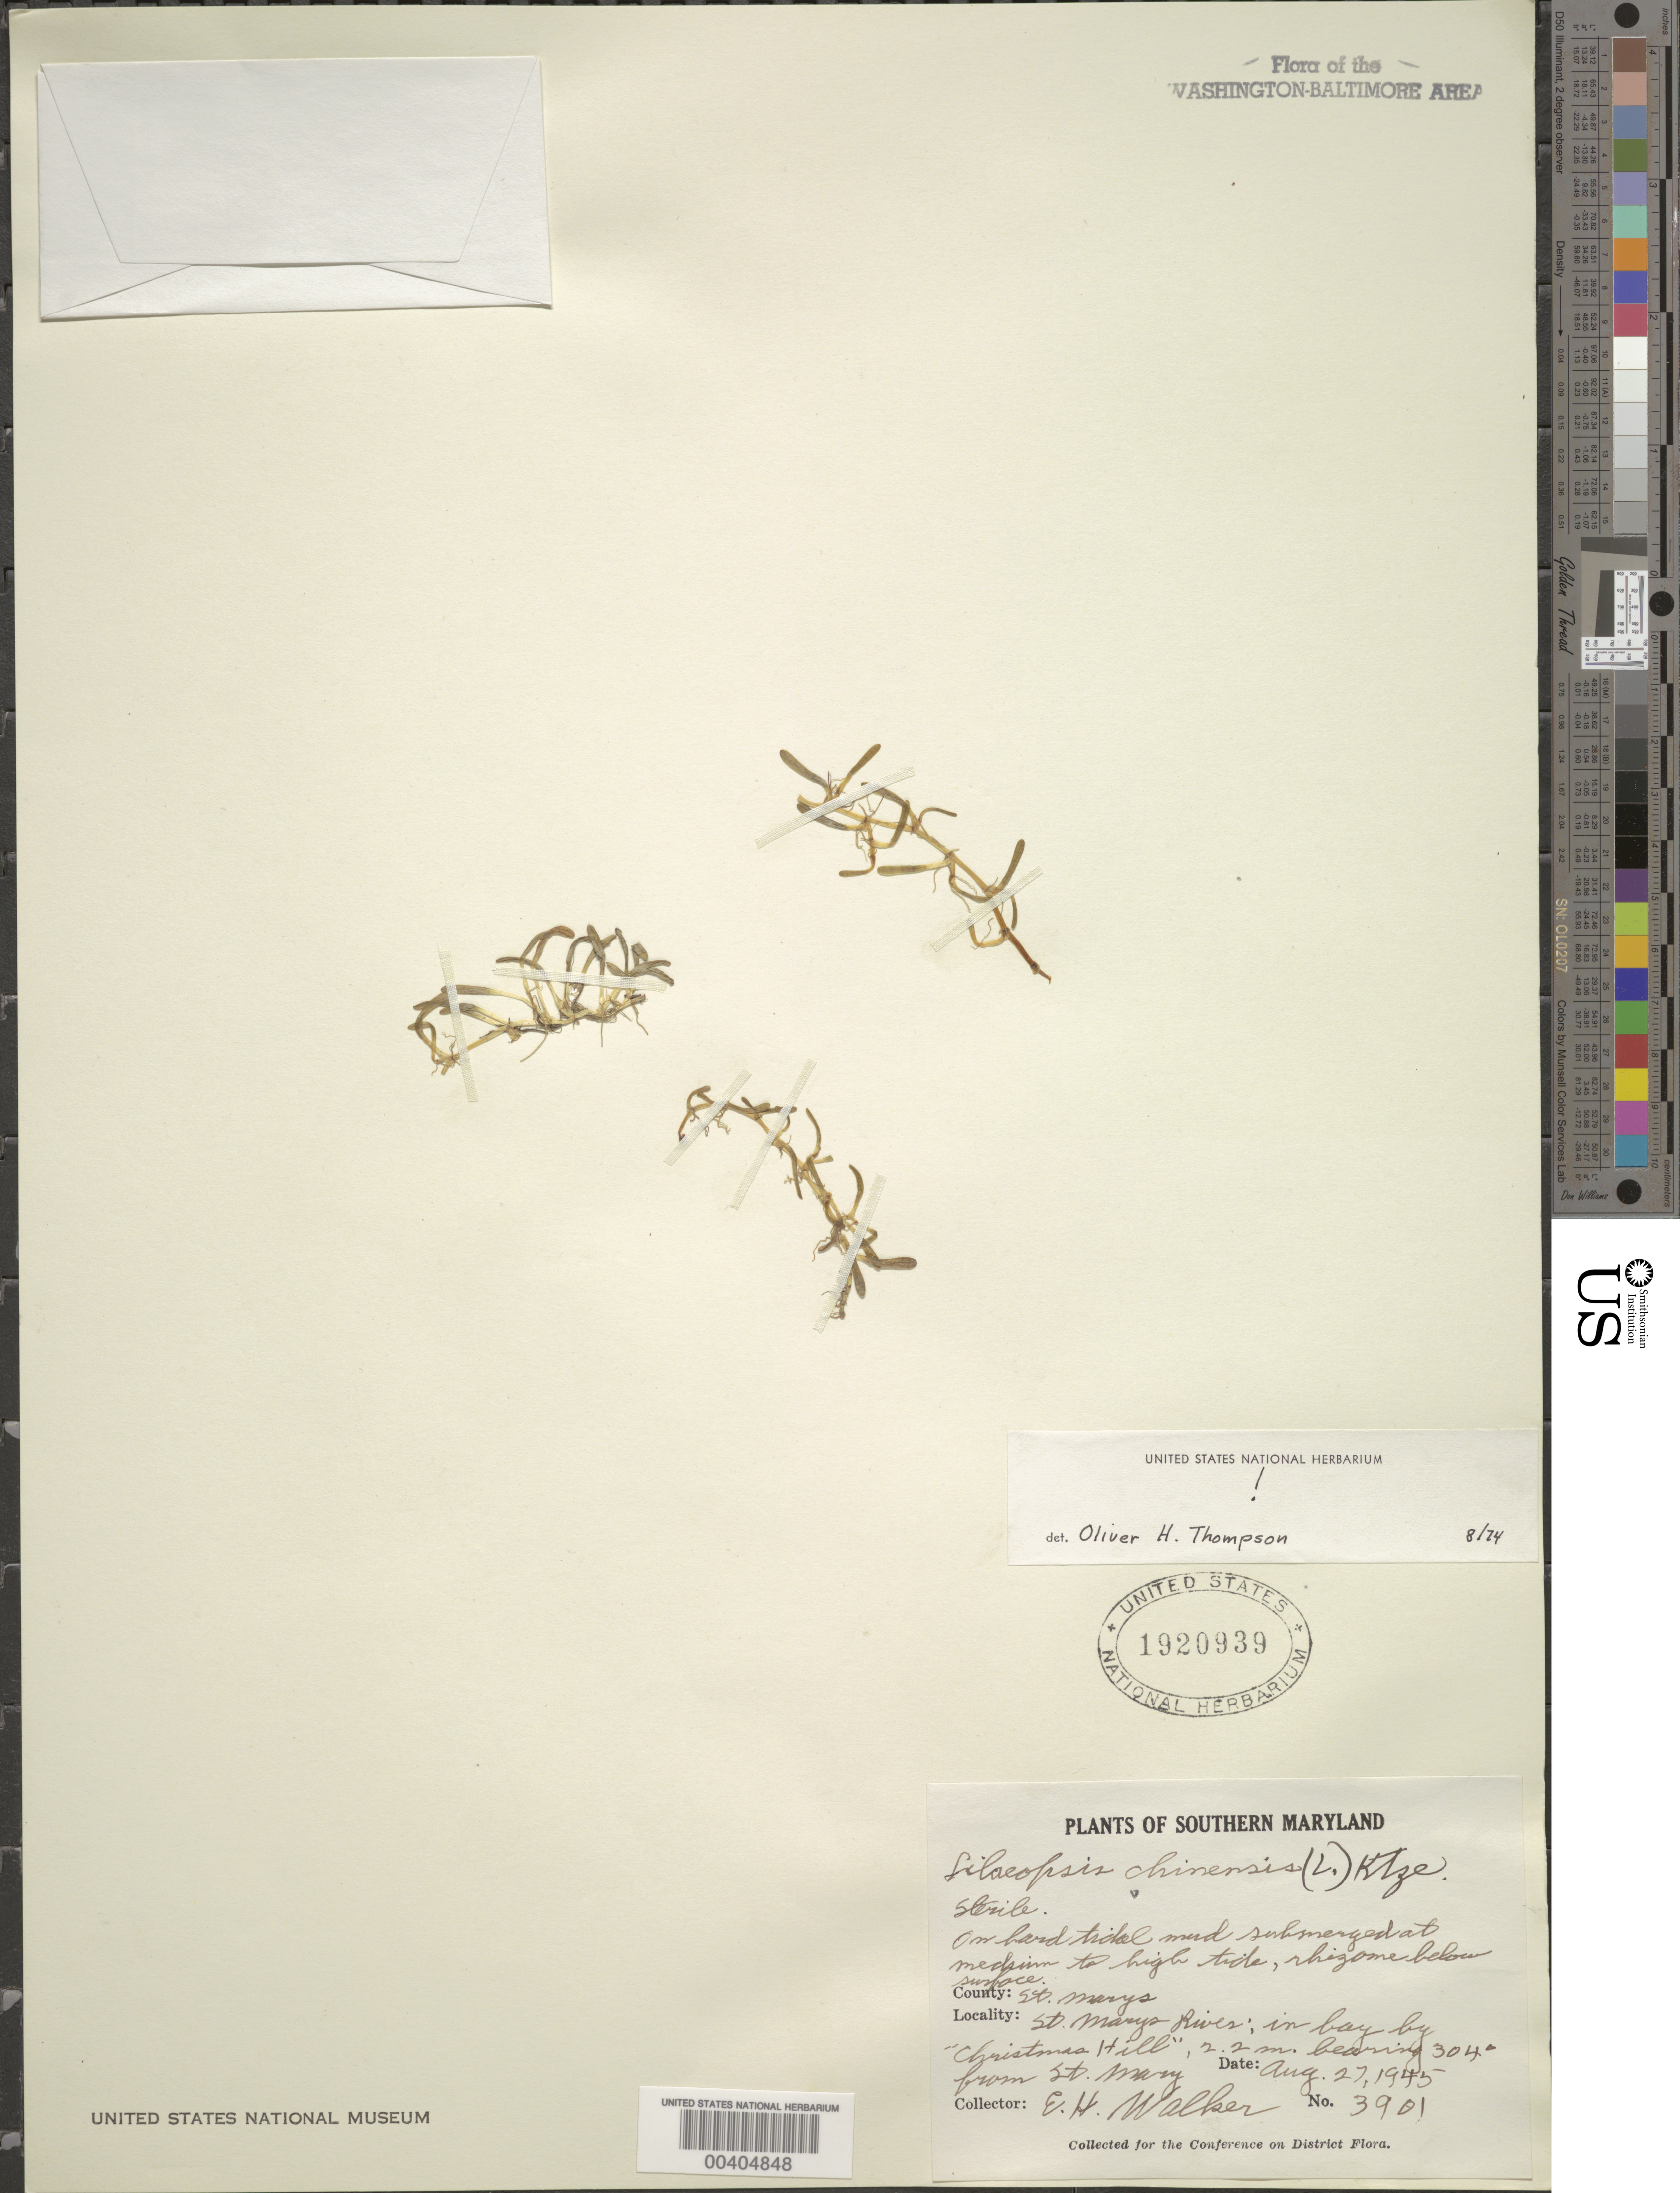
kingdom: Plantae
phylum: Tracheophyta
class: Magnoliopsida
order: Apiales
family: Apiaceae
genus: Lilaeopsis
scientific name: Lilaeopsis chinensis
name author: (L.) Kuntze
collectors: E. H. Walker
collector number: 3901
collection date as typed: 27 Aug 1945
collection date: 1945-08-27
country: United States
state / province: Maryland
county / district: St. Mary's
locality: St. Marys River, Bay near Christmas Hill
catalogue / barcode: US 1920939